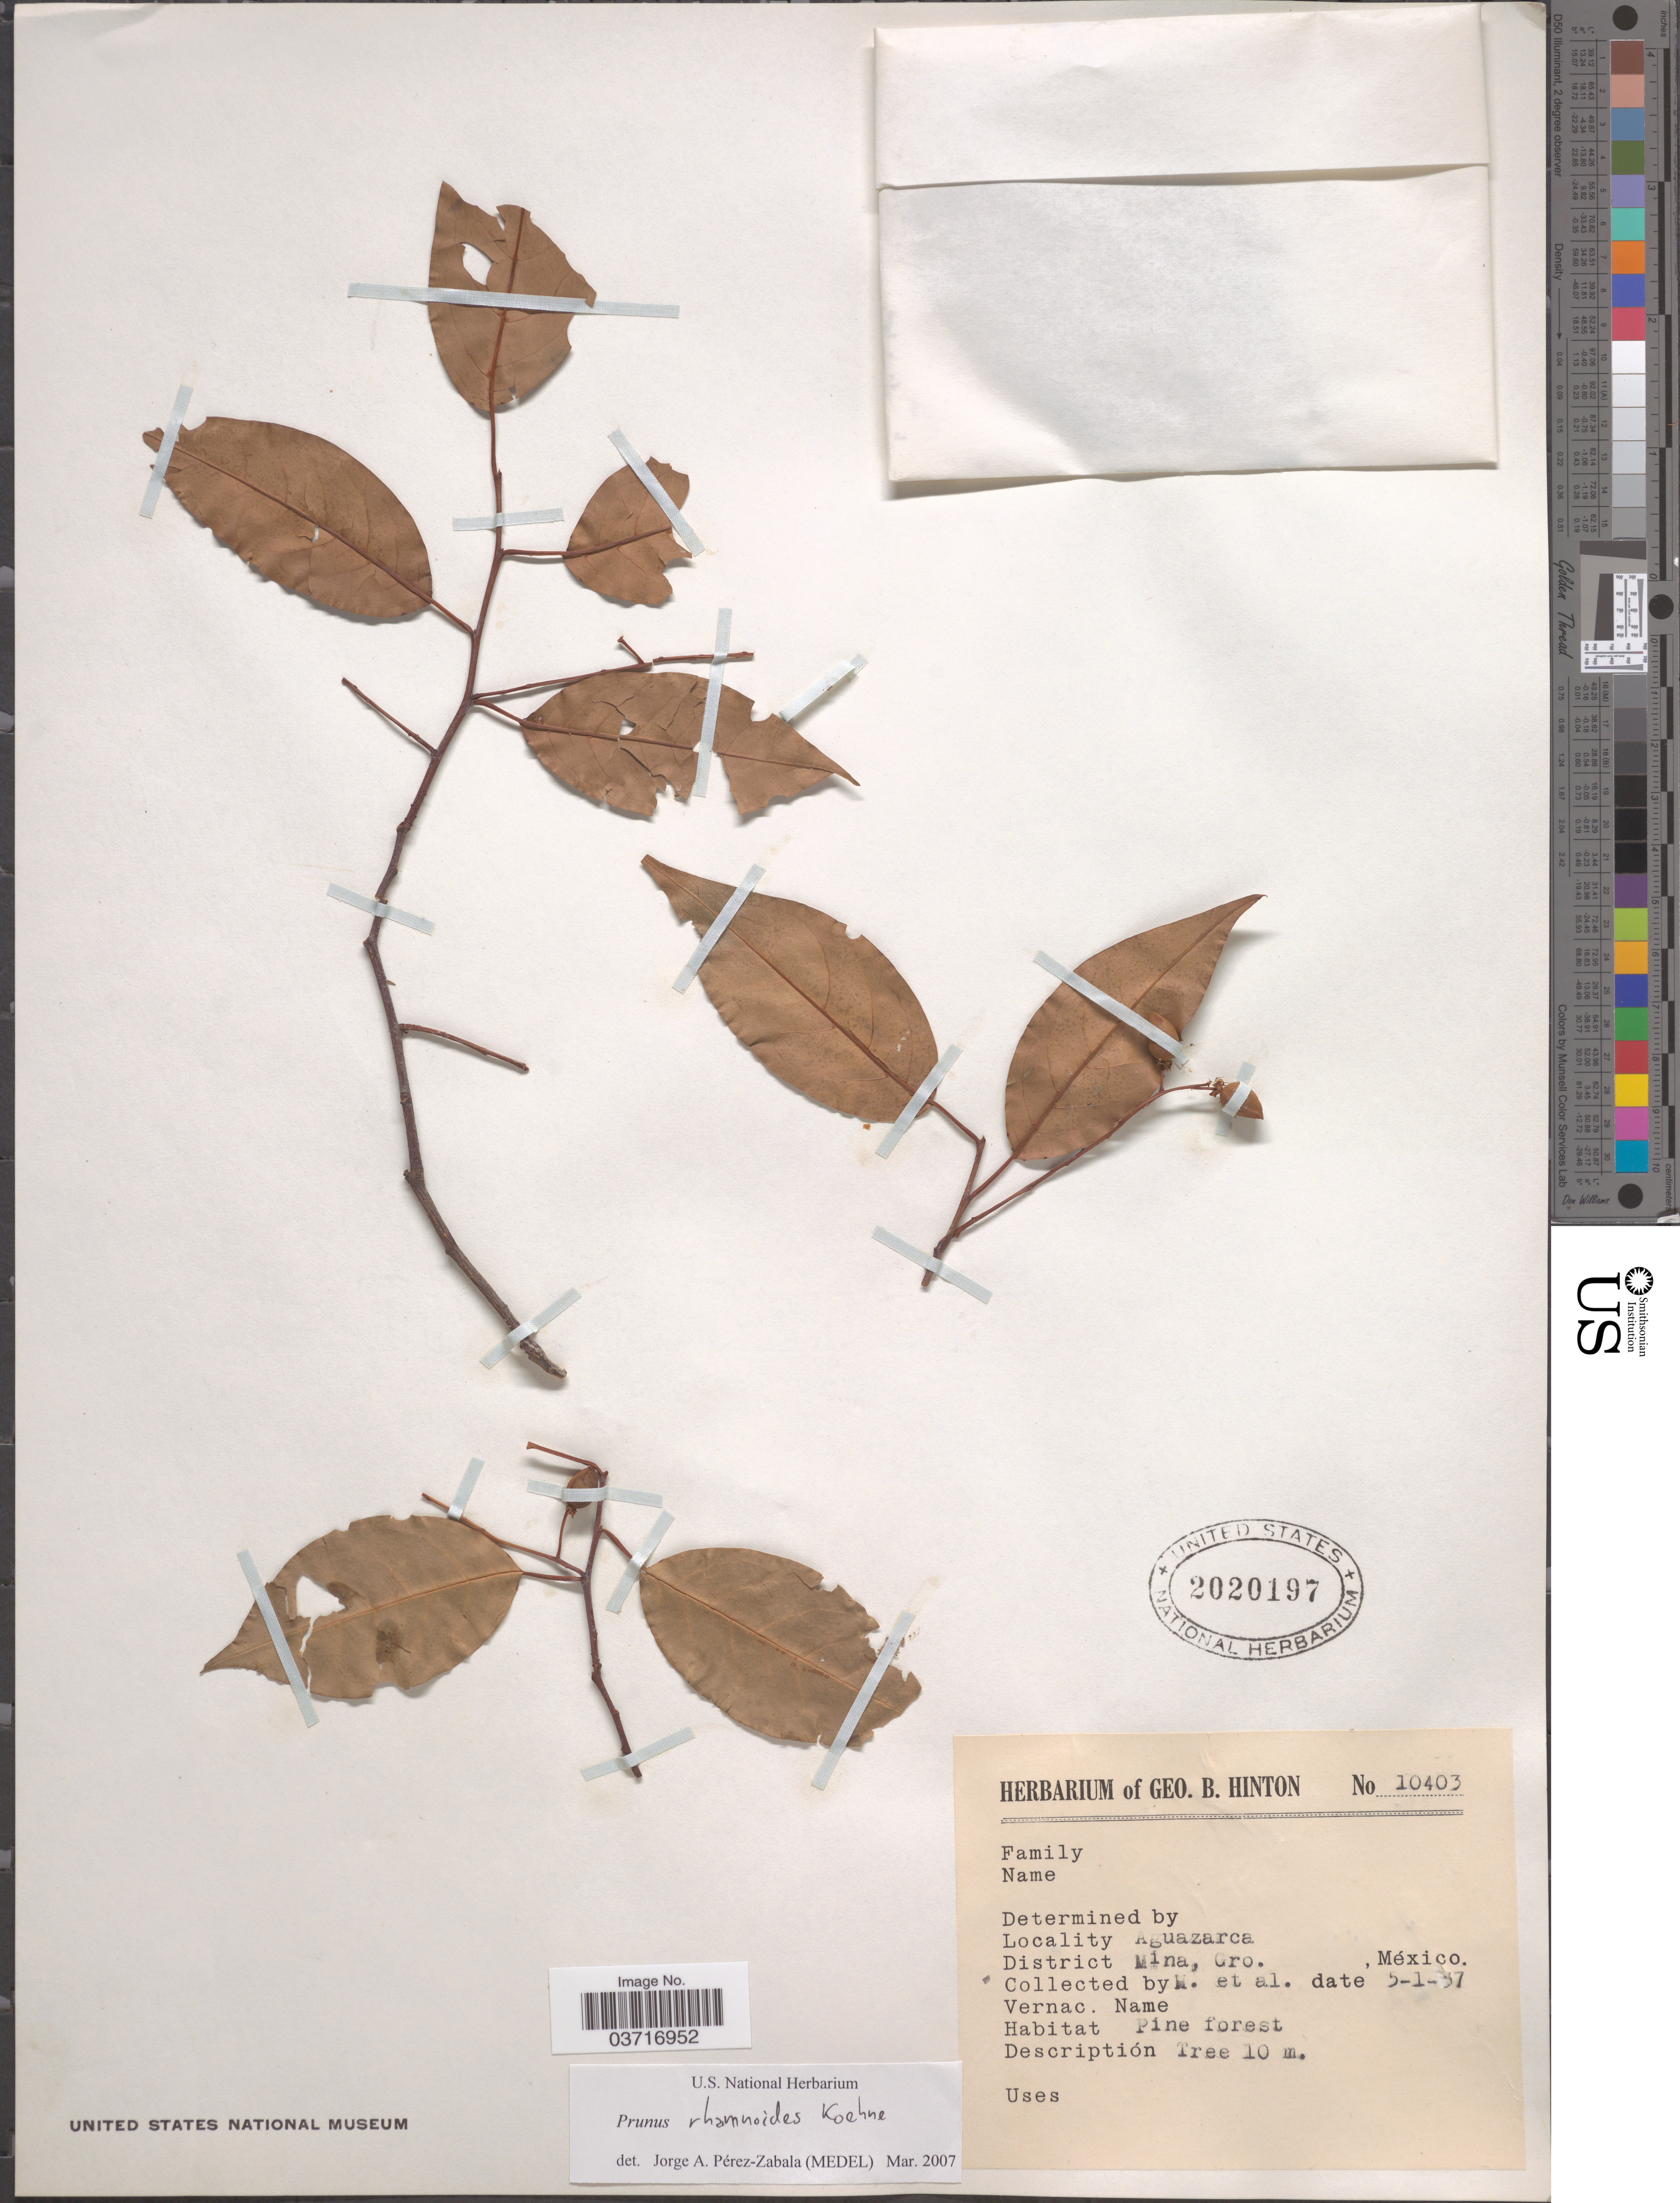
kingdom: Plantae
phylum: Tracheophyta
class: Magnoliopsida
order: Rosales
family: Rosaceae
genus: Prunus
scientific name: Prunus rhamnoides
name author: Koehne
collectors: G. B. Hinton & et al.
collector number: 10403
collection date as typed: Transcribed d/m/y: 5/1/37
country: Mexico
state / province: Guerrero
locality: Aguazarca. District Mina, Gro.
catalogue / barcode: US 2020197